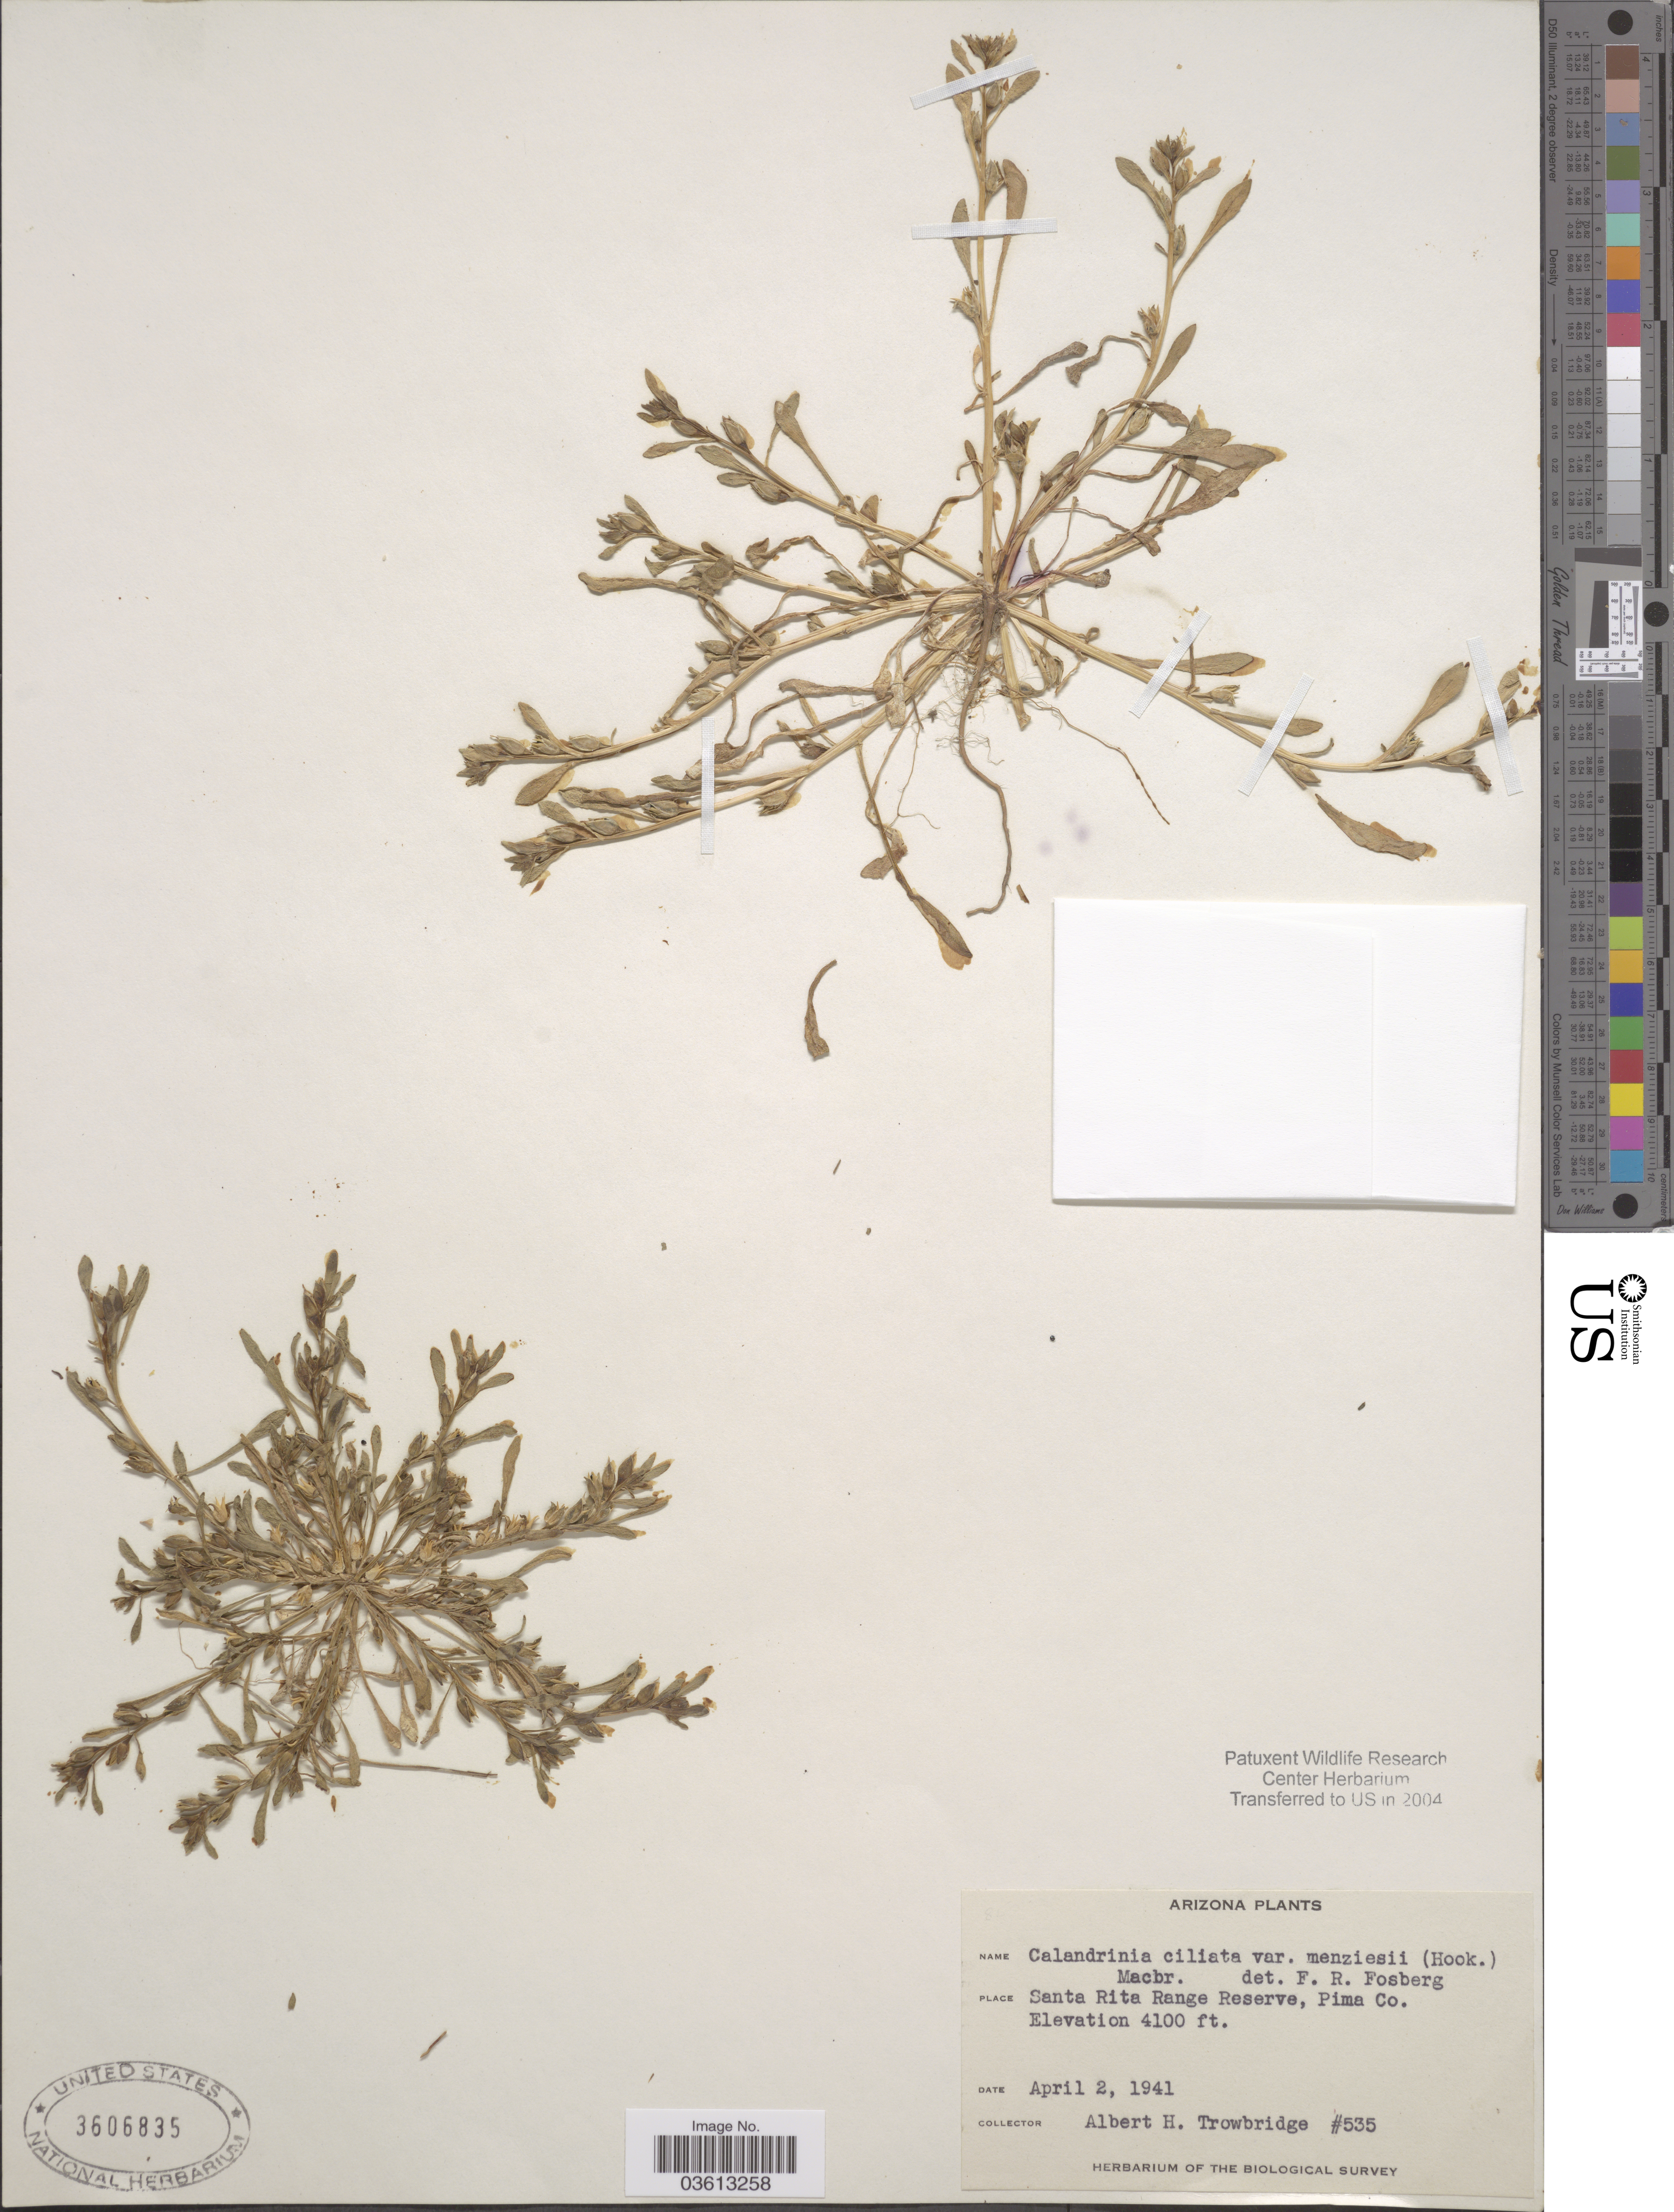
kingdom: Plantae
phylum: Tracheophyta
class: Magnoliopsida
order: Caryophyllales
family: Montiaceae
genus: Calandrinia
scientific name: Calandrinia ciliata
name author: (Ruiz & Pav.) DC.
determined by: Strong, Mark T., (BOT), Smithsonian Institution - National Museum of Natural History (UNITED STATES)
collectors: A. H. Trowbridge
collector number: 535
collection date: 1941-04-02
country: United States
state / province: Arizona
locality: Santa Rita Range Reserve, Pima Co.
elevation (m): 1250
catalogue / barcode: US 3606835